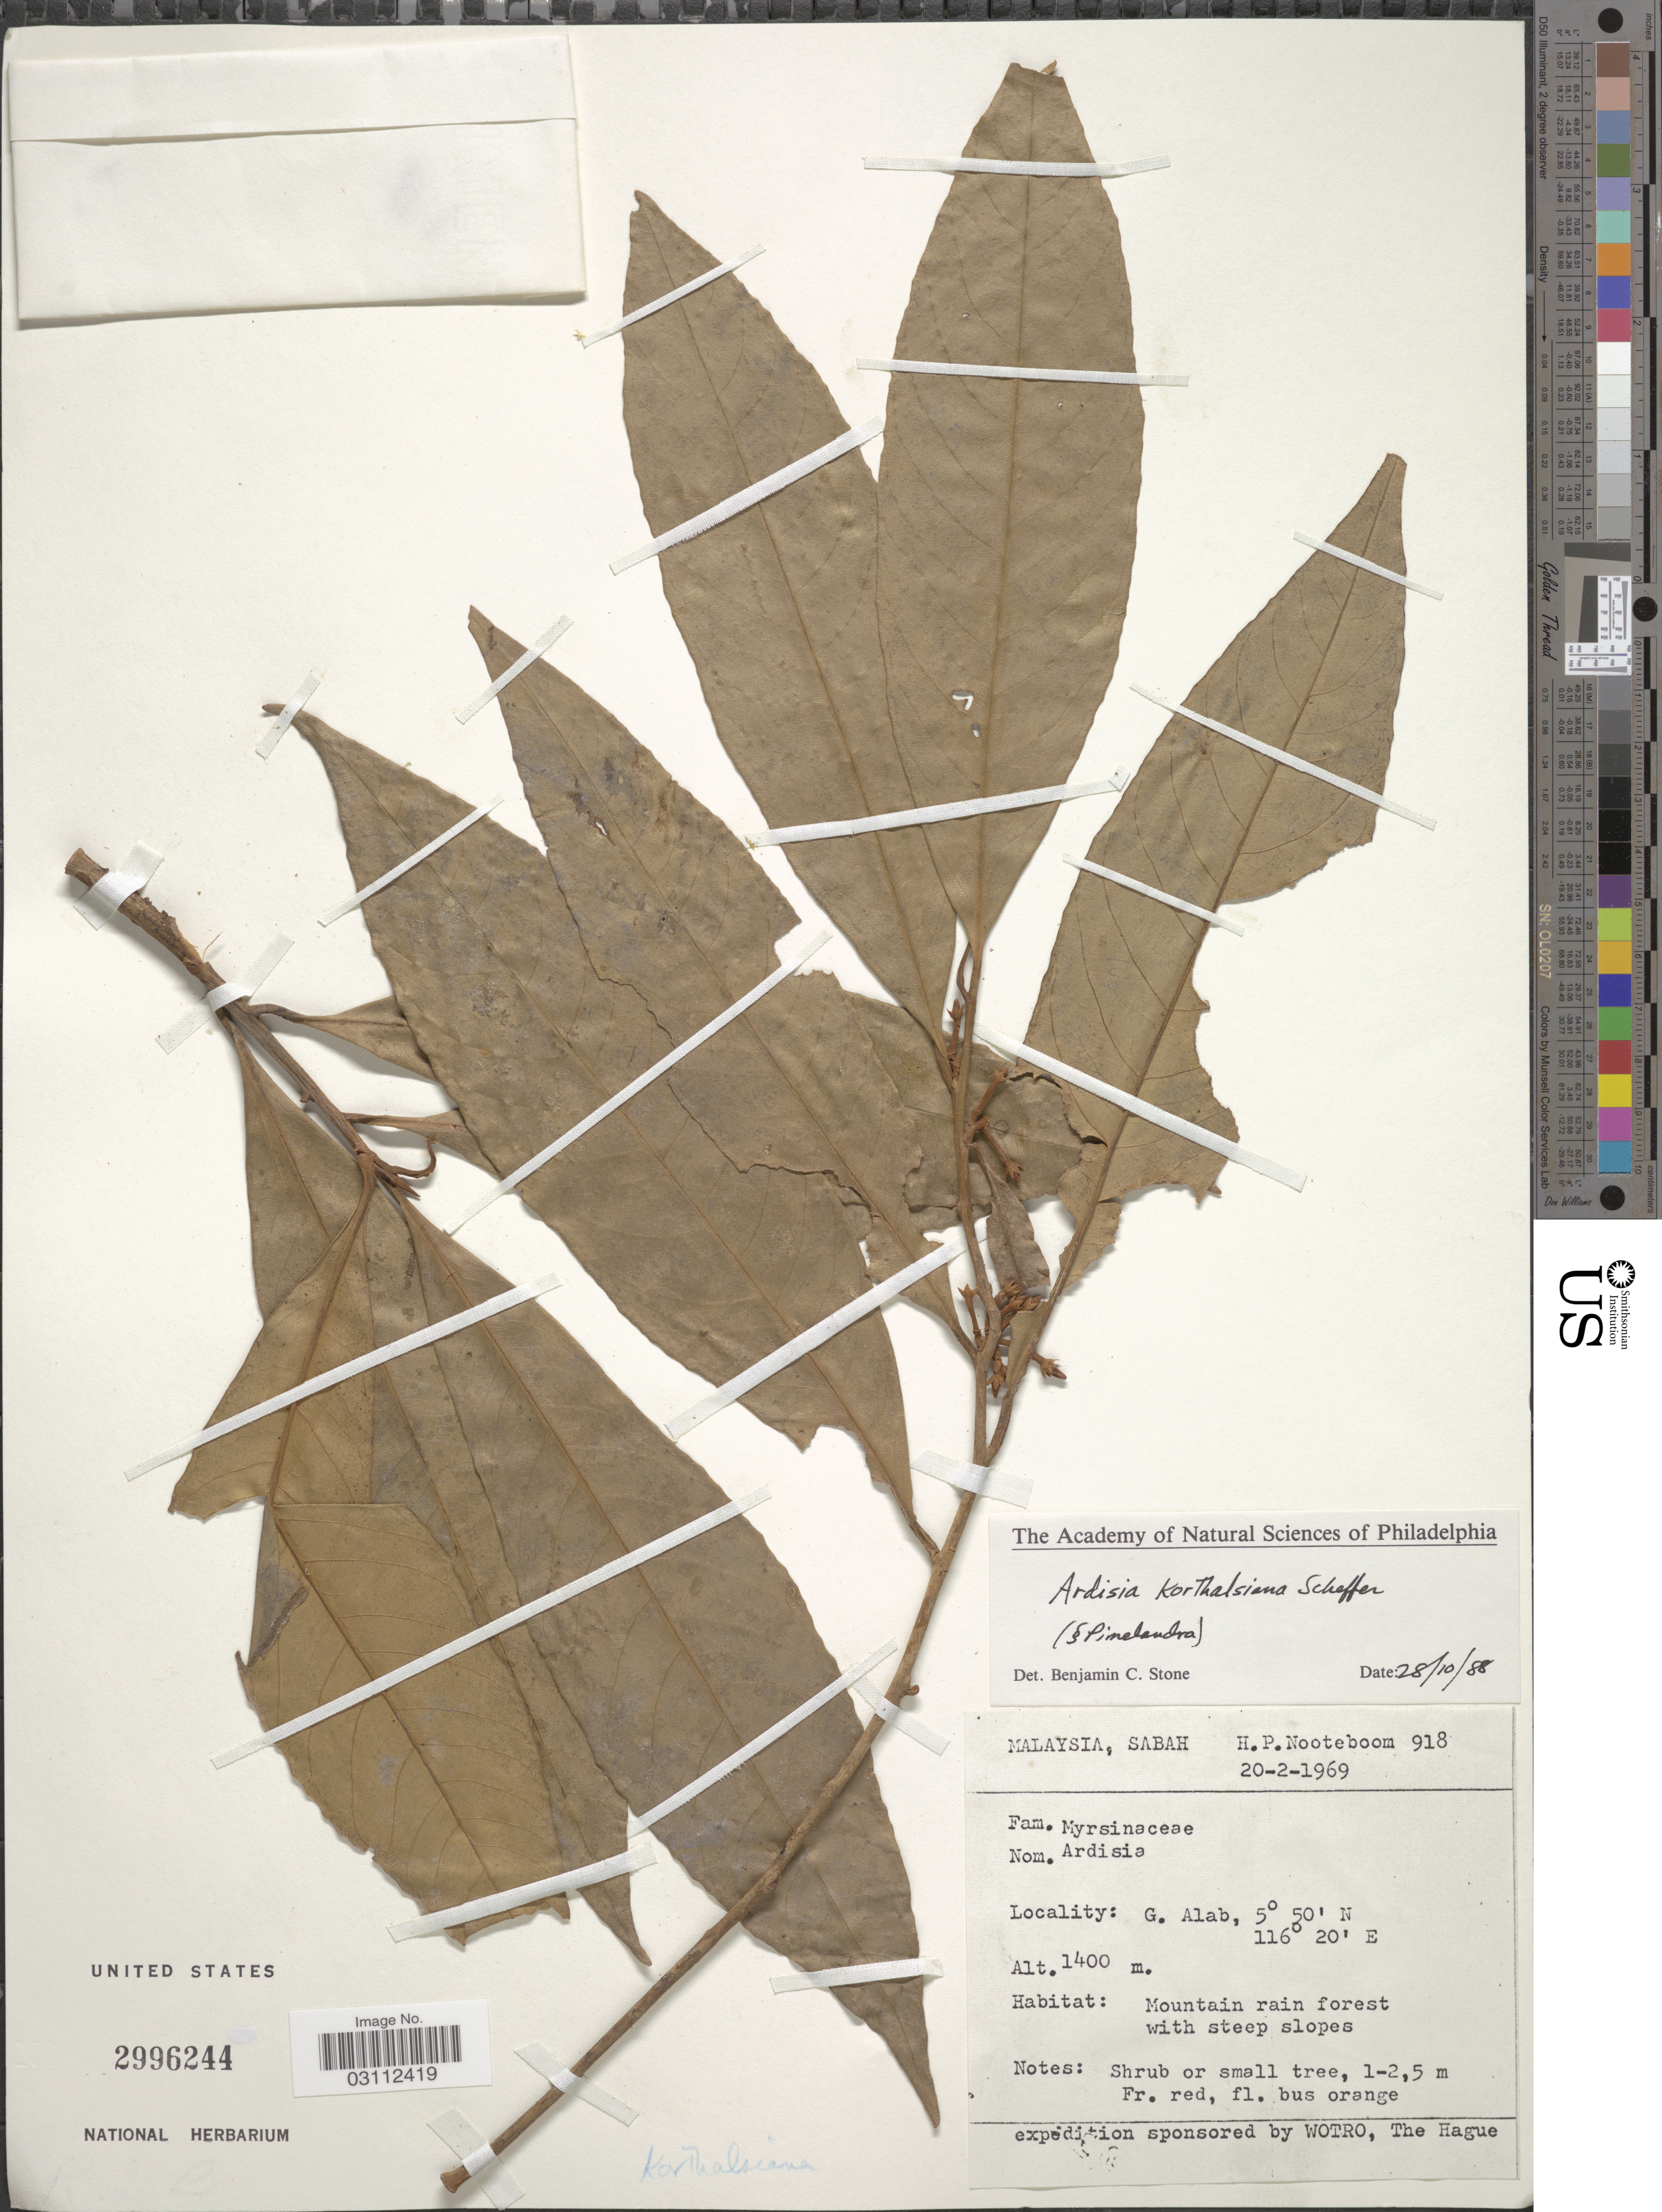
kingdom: Plantae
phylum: Tracheophyta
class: Magnoliopsida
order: Ericales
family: Primulaceae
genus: Ardisia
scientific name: Ardisia korthalsiana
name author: Scheff.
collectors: H. P. Nooteboom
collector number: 918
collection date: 1969-02-20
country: Malaysia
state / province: Sabah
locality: G. Alab.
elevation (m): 1400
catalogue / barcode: US 2996244